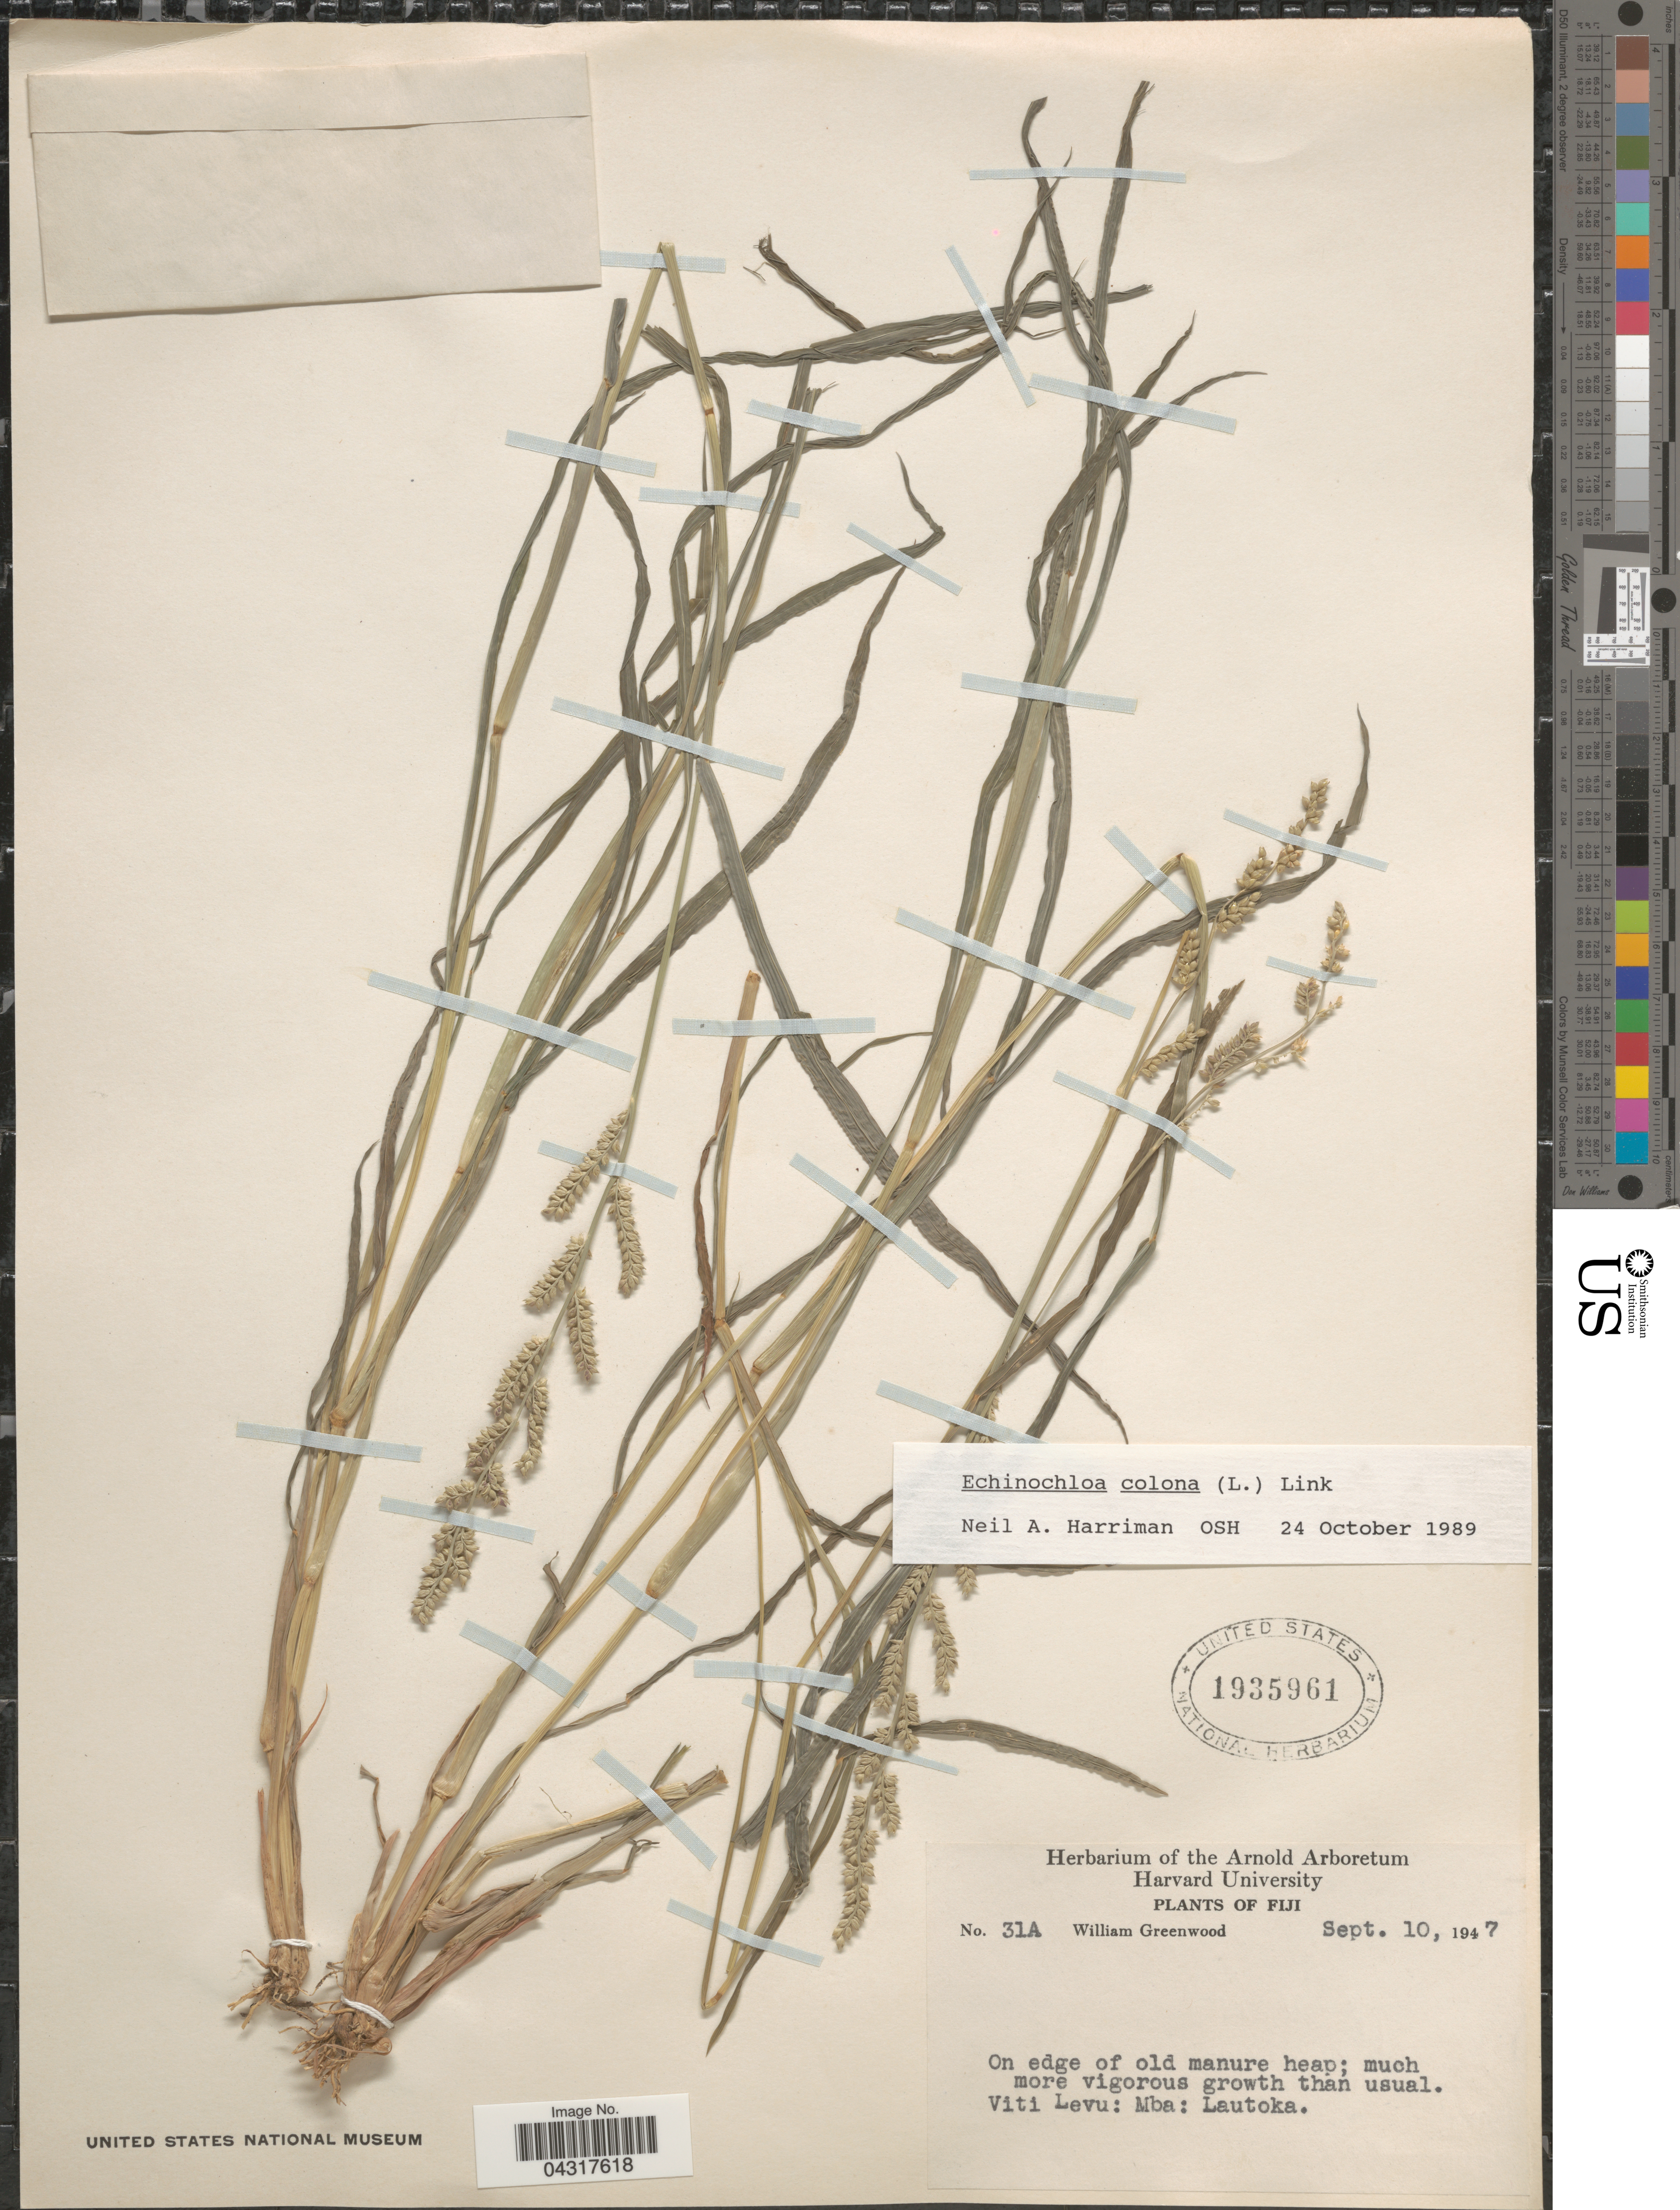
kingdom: Plantae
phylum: Tracheophyta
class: Liliopsida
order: Poales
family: Poaceae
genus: Echinochloa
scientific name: Echinochloa colona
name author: (L.) Link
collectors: W. Greenwood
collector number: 31A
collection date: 1947-09-10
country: Fiji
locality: Viti Levu: Mba: Lautoka.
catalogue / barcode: US 1935961